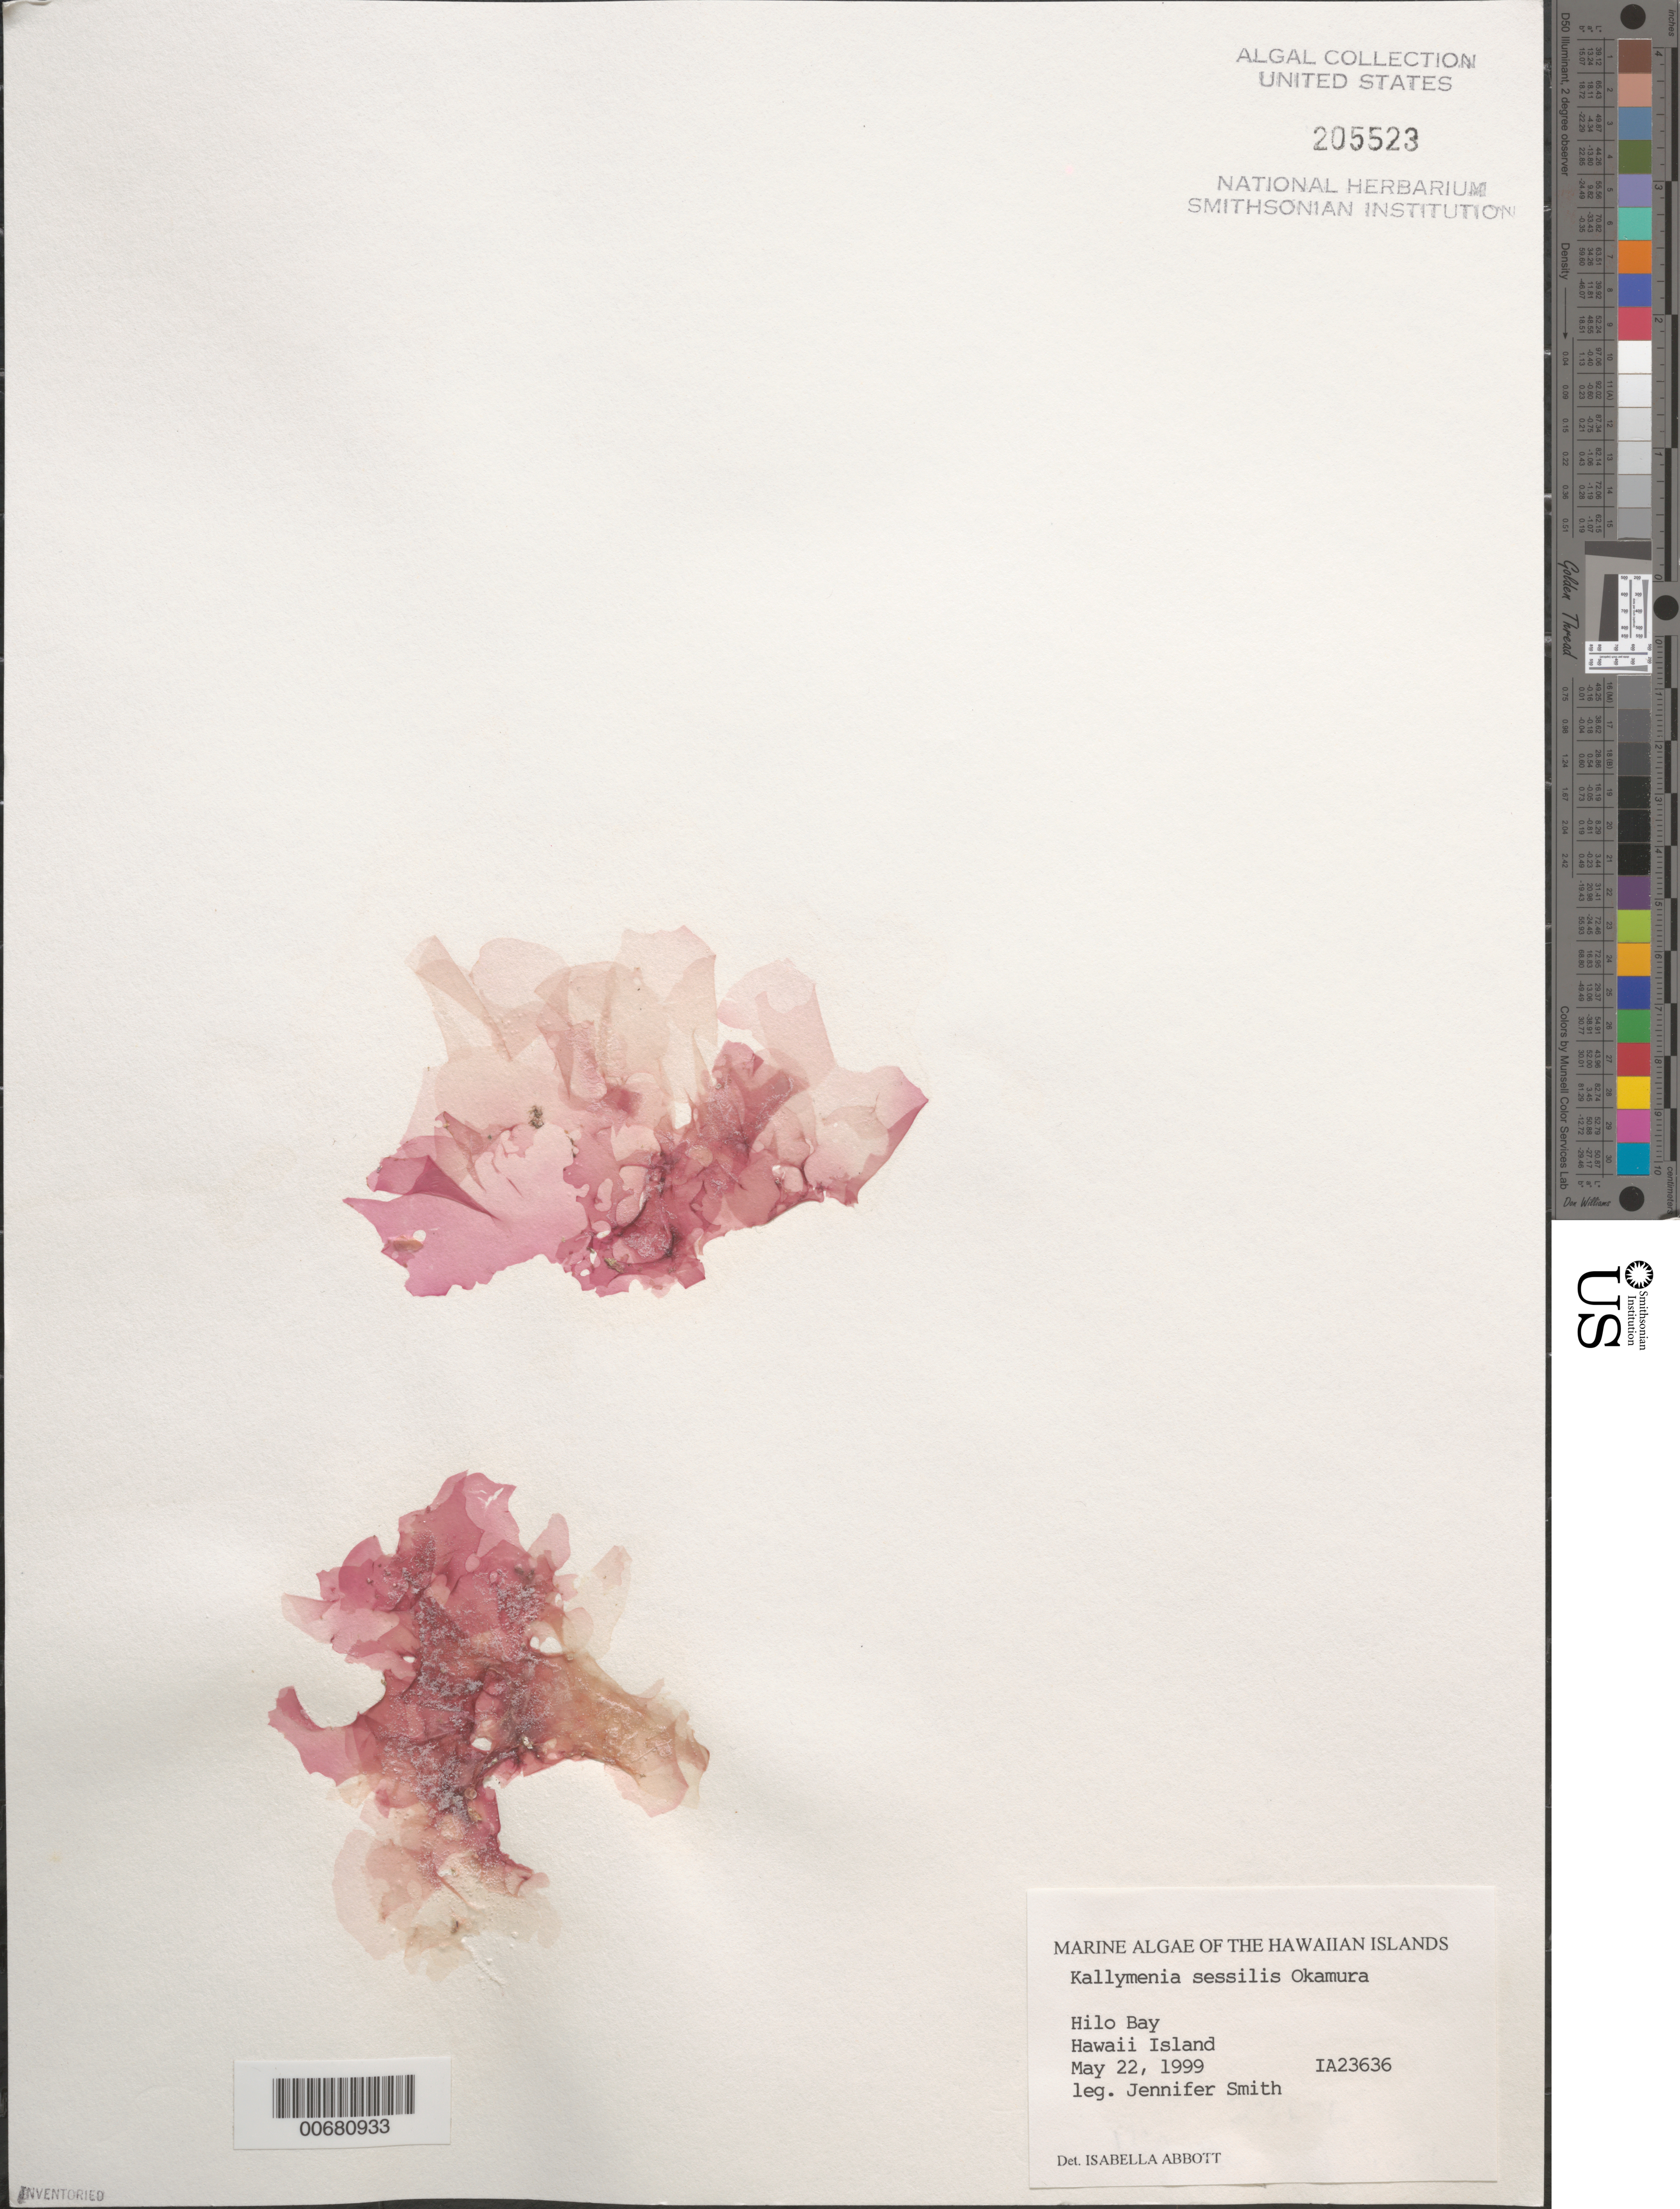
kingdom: Plantae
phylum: Rhodophyta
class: Florideophyceae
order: Gigartinales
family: Kallymeniaceae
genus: Kallymenia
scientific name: Kallymenia sessilis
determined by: Abbott, Isabella A.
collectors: J. Smith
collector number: IAA 23636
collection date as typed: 22 May 1999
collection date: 1999-05-22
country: United States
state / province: Hawaii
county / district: Hawaii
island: Hawaii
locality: Hilo Bay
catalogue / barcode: US 205523